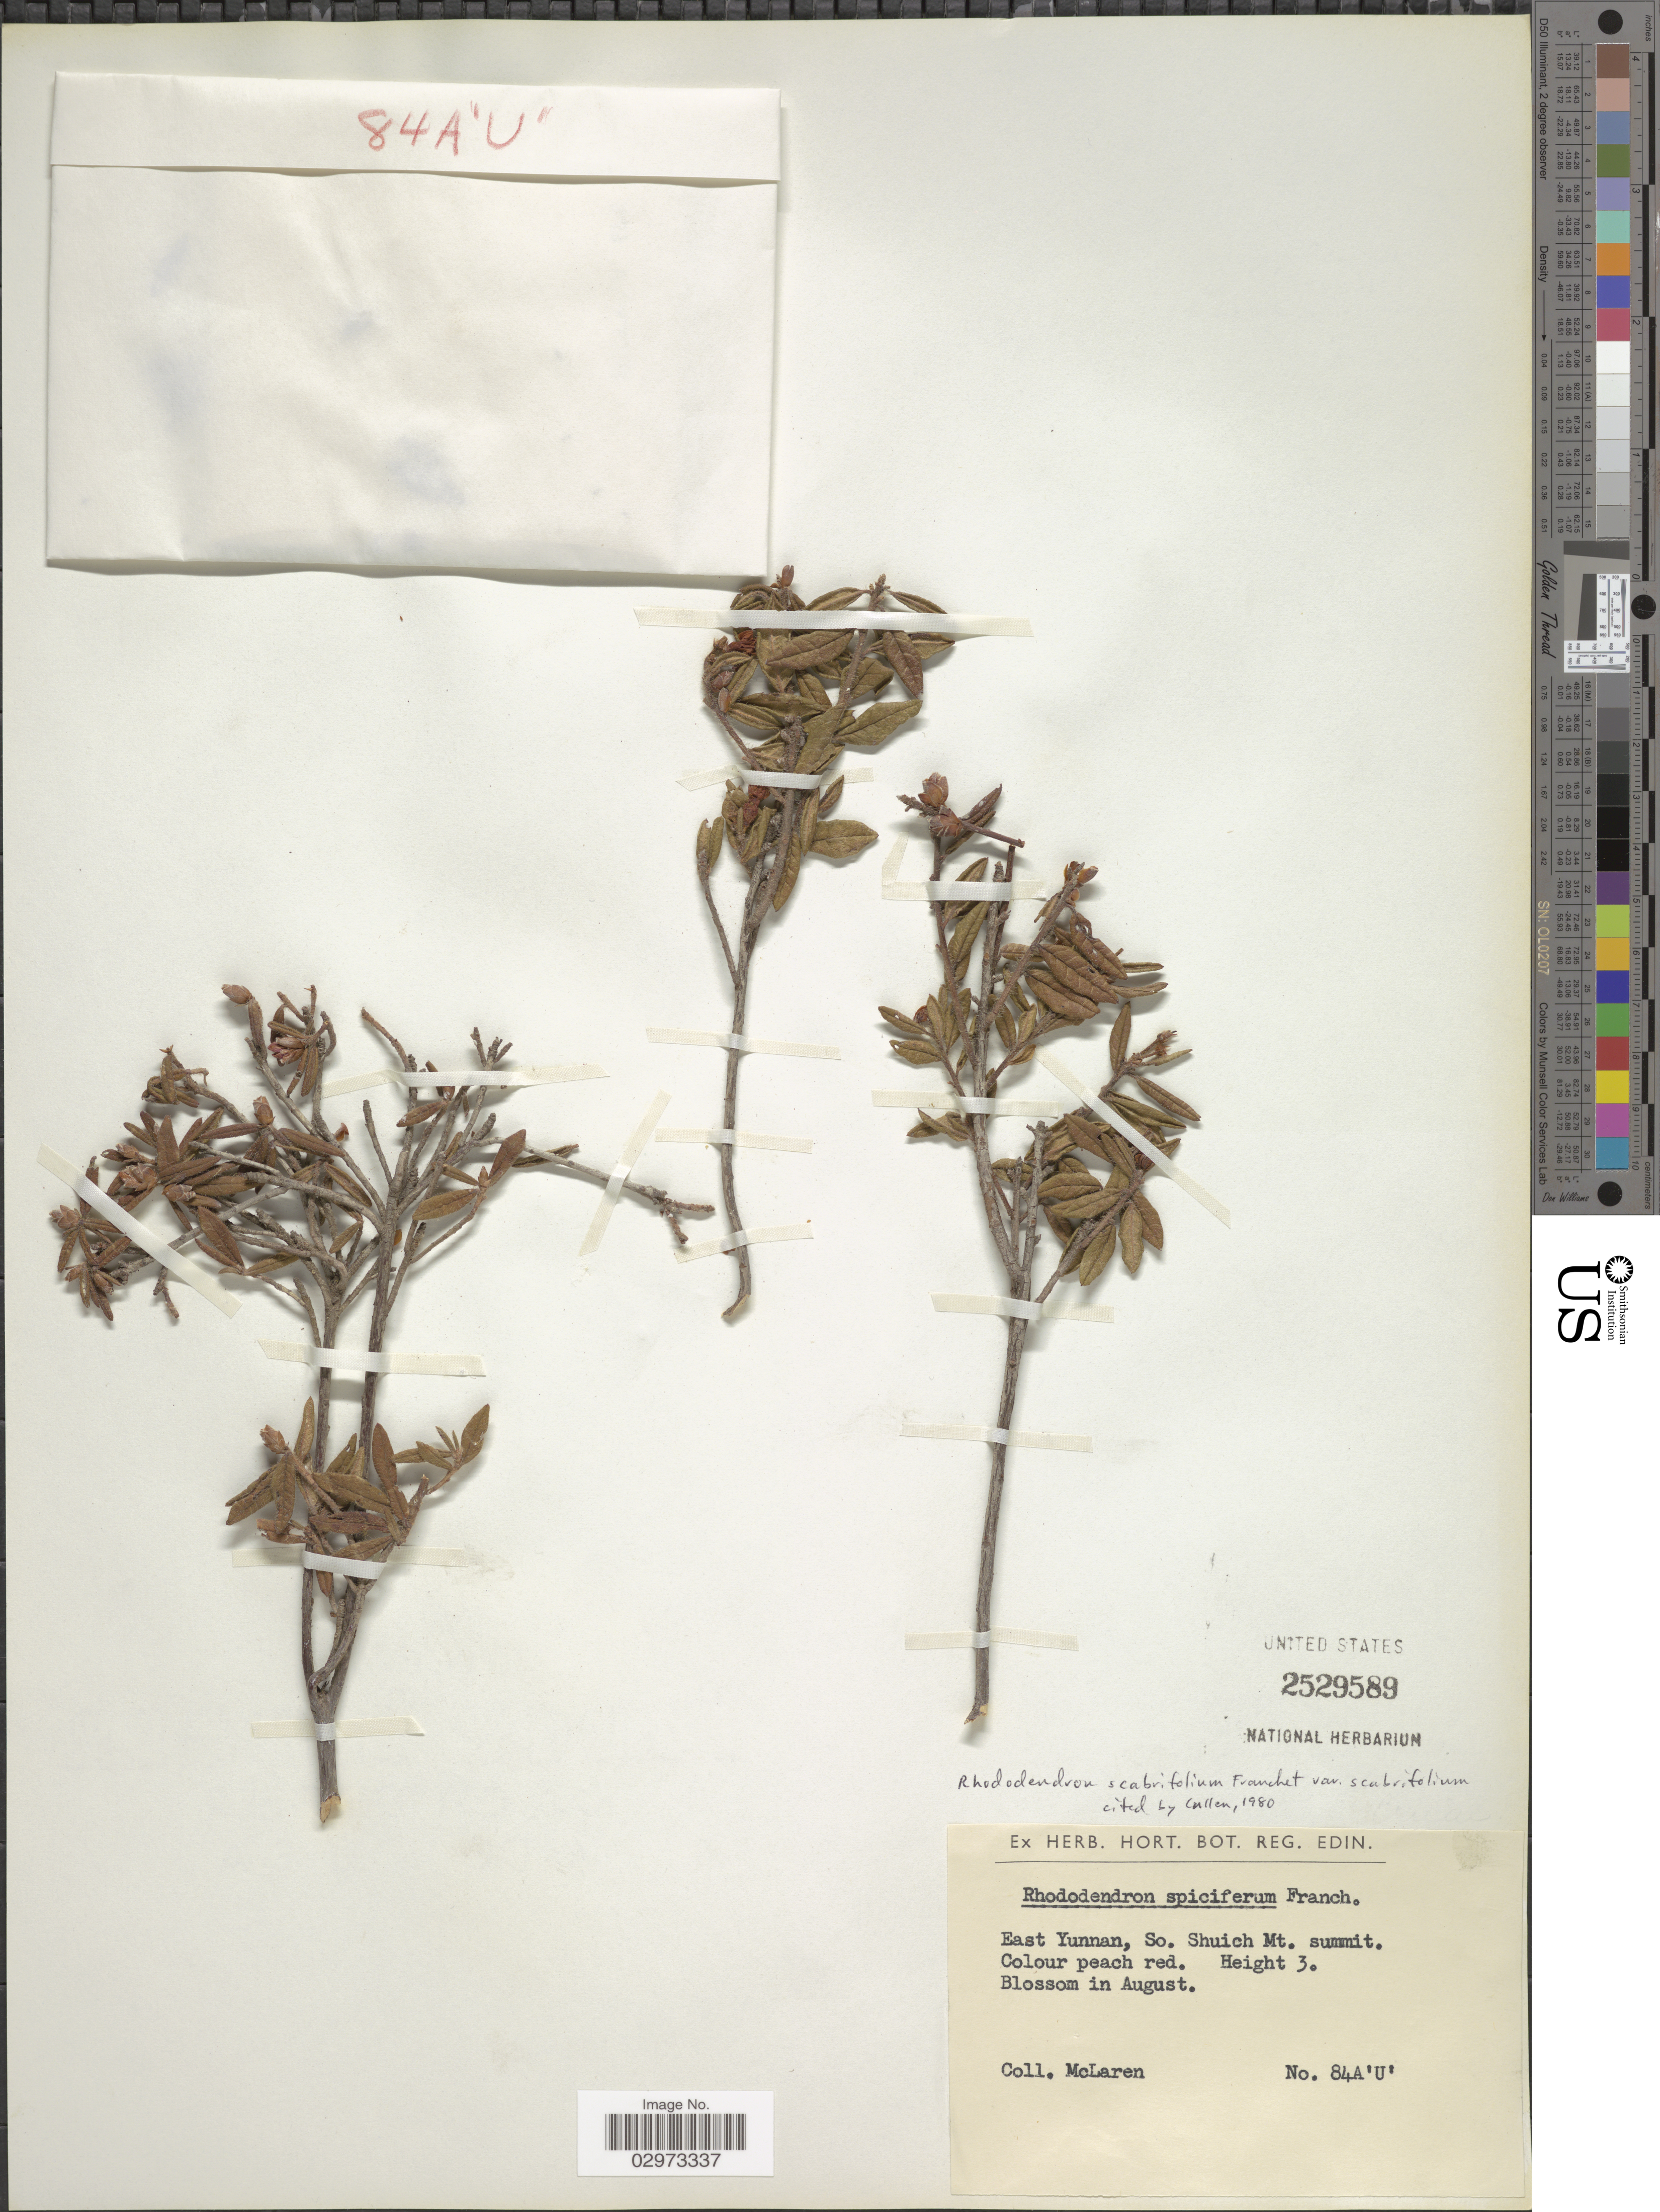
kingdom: Plantae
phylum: Tracheophyta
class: Magnoliopsida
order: Ericales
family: Ericaceae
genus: Rhododendron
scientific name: Rhododendron scabrifolium var. scabrifolium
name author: Franch.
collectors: McLaren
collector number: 84A'U'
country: China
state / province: Yunnan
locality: East Yunnan, So. Shuich Mt. summit.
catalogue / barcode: US 2529589